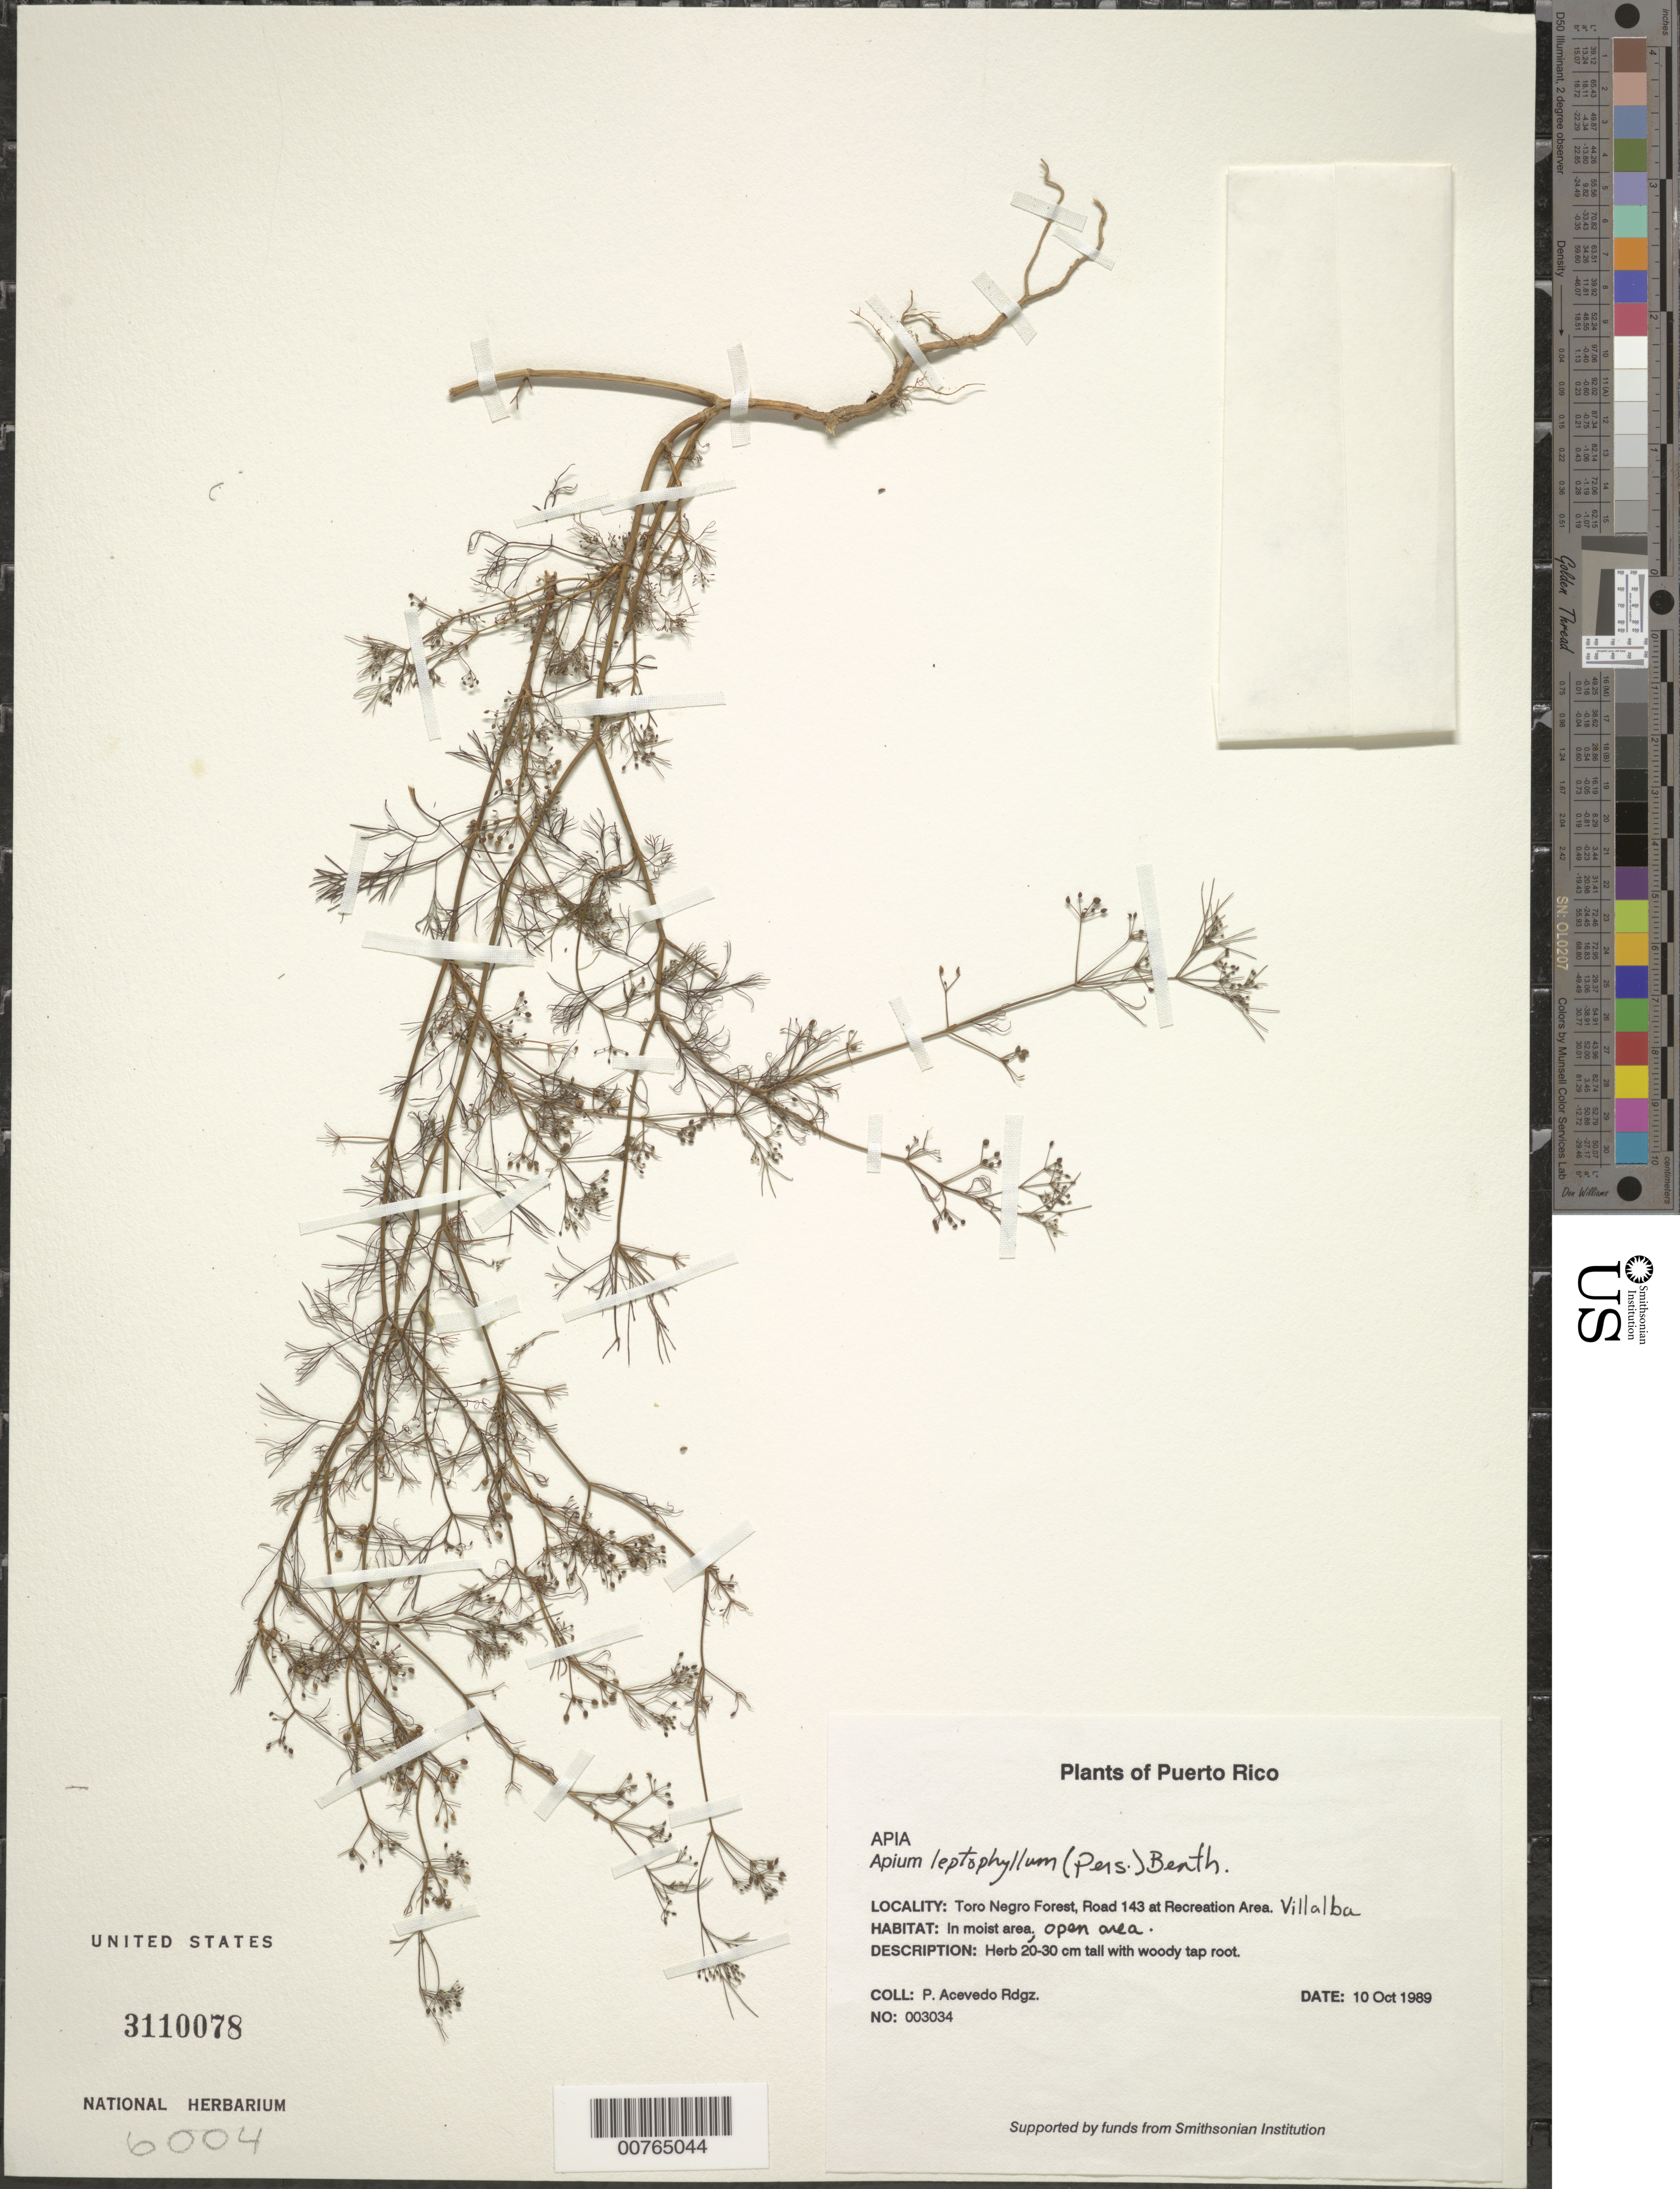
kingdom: Plantae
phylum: Tracheophyta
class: Magnoliopsida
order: Apiales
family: Apiaceae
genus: Apium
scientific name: Apium leptophyllum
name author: (Pers.) F. Muell. ex Benth.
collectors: P. Acevedo-Rodr.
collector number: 3034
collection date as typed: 10 Oct 1989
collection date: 1989-10-10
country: Puerto Rico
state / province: Jayuya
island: Puerto Rico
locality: Jayuya; Toro Negro Forest, Road 143 at Recreation Area.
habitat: In moist area.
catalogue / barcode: US 3110078